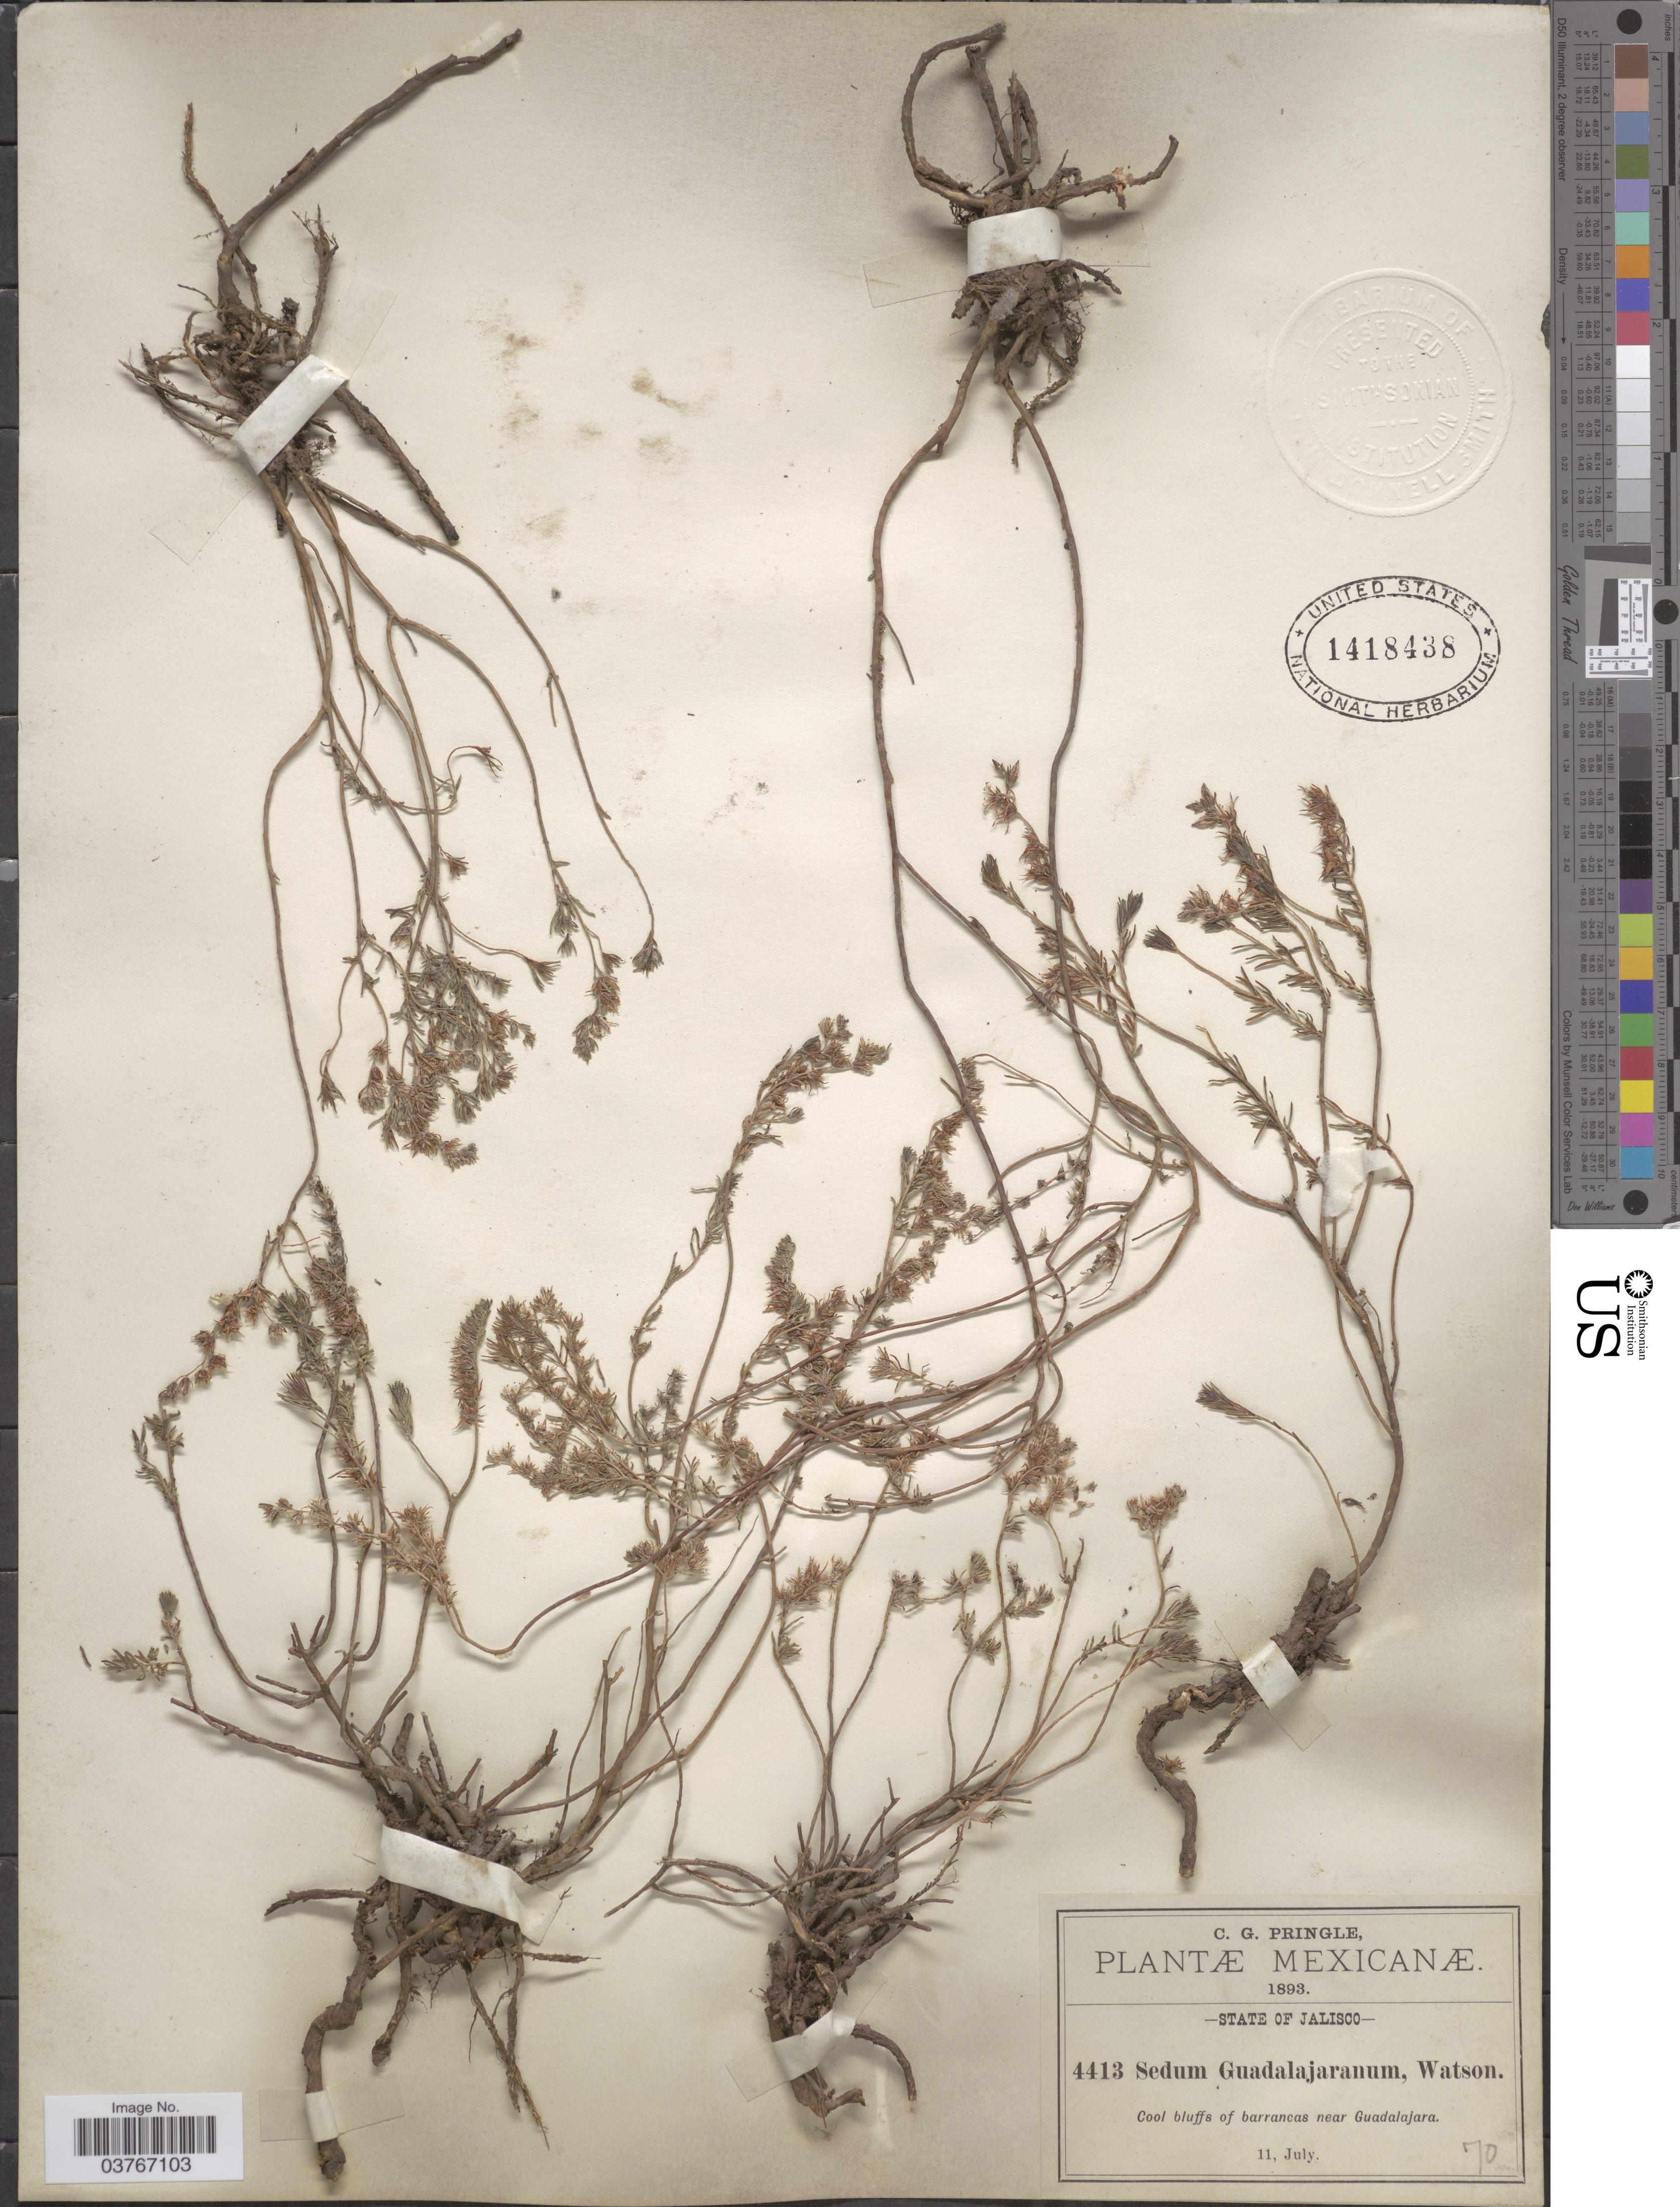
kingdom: Plantae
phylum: Tracheophyta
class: Magnoliopsida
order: Saxifragales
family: Crassulaceae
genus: Sedum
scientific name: Sedum guadalajaranum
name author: S. Watson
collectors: C. G. Pringle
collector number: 4413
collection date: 1893-07-11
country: Mexico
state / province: Jalisco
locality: Cool bluffs of barrancas near Guadalajara.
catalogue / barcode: US 1418438